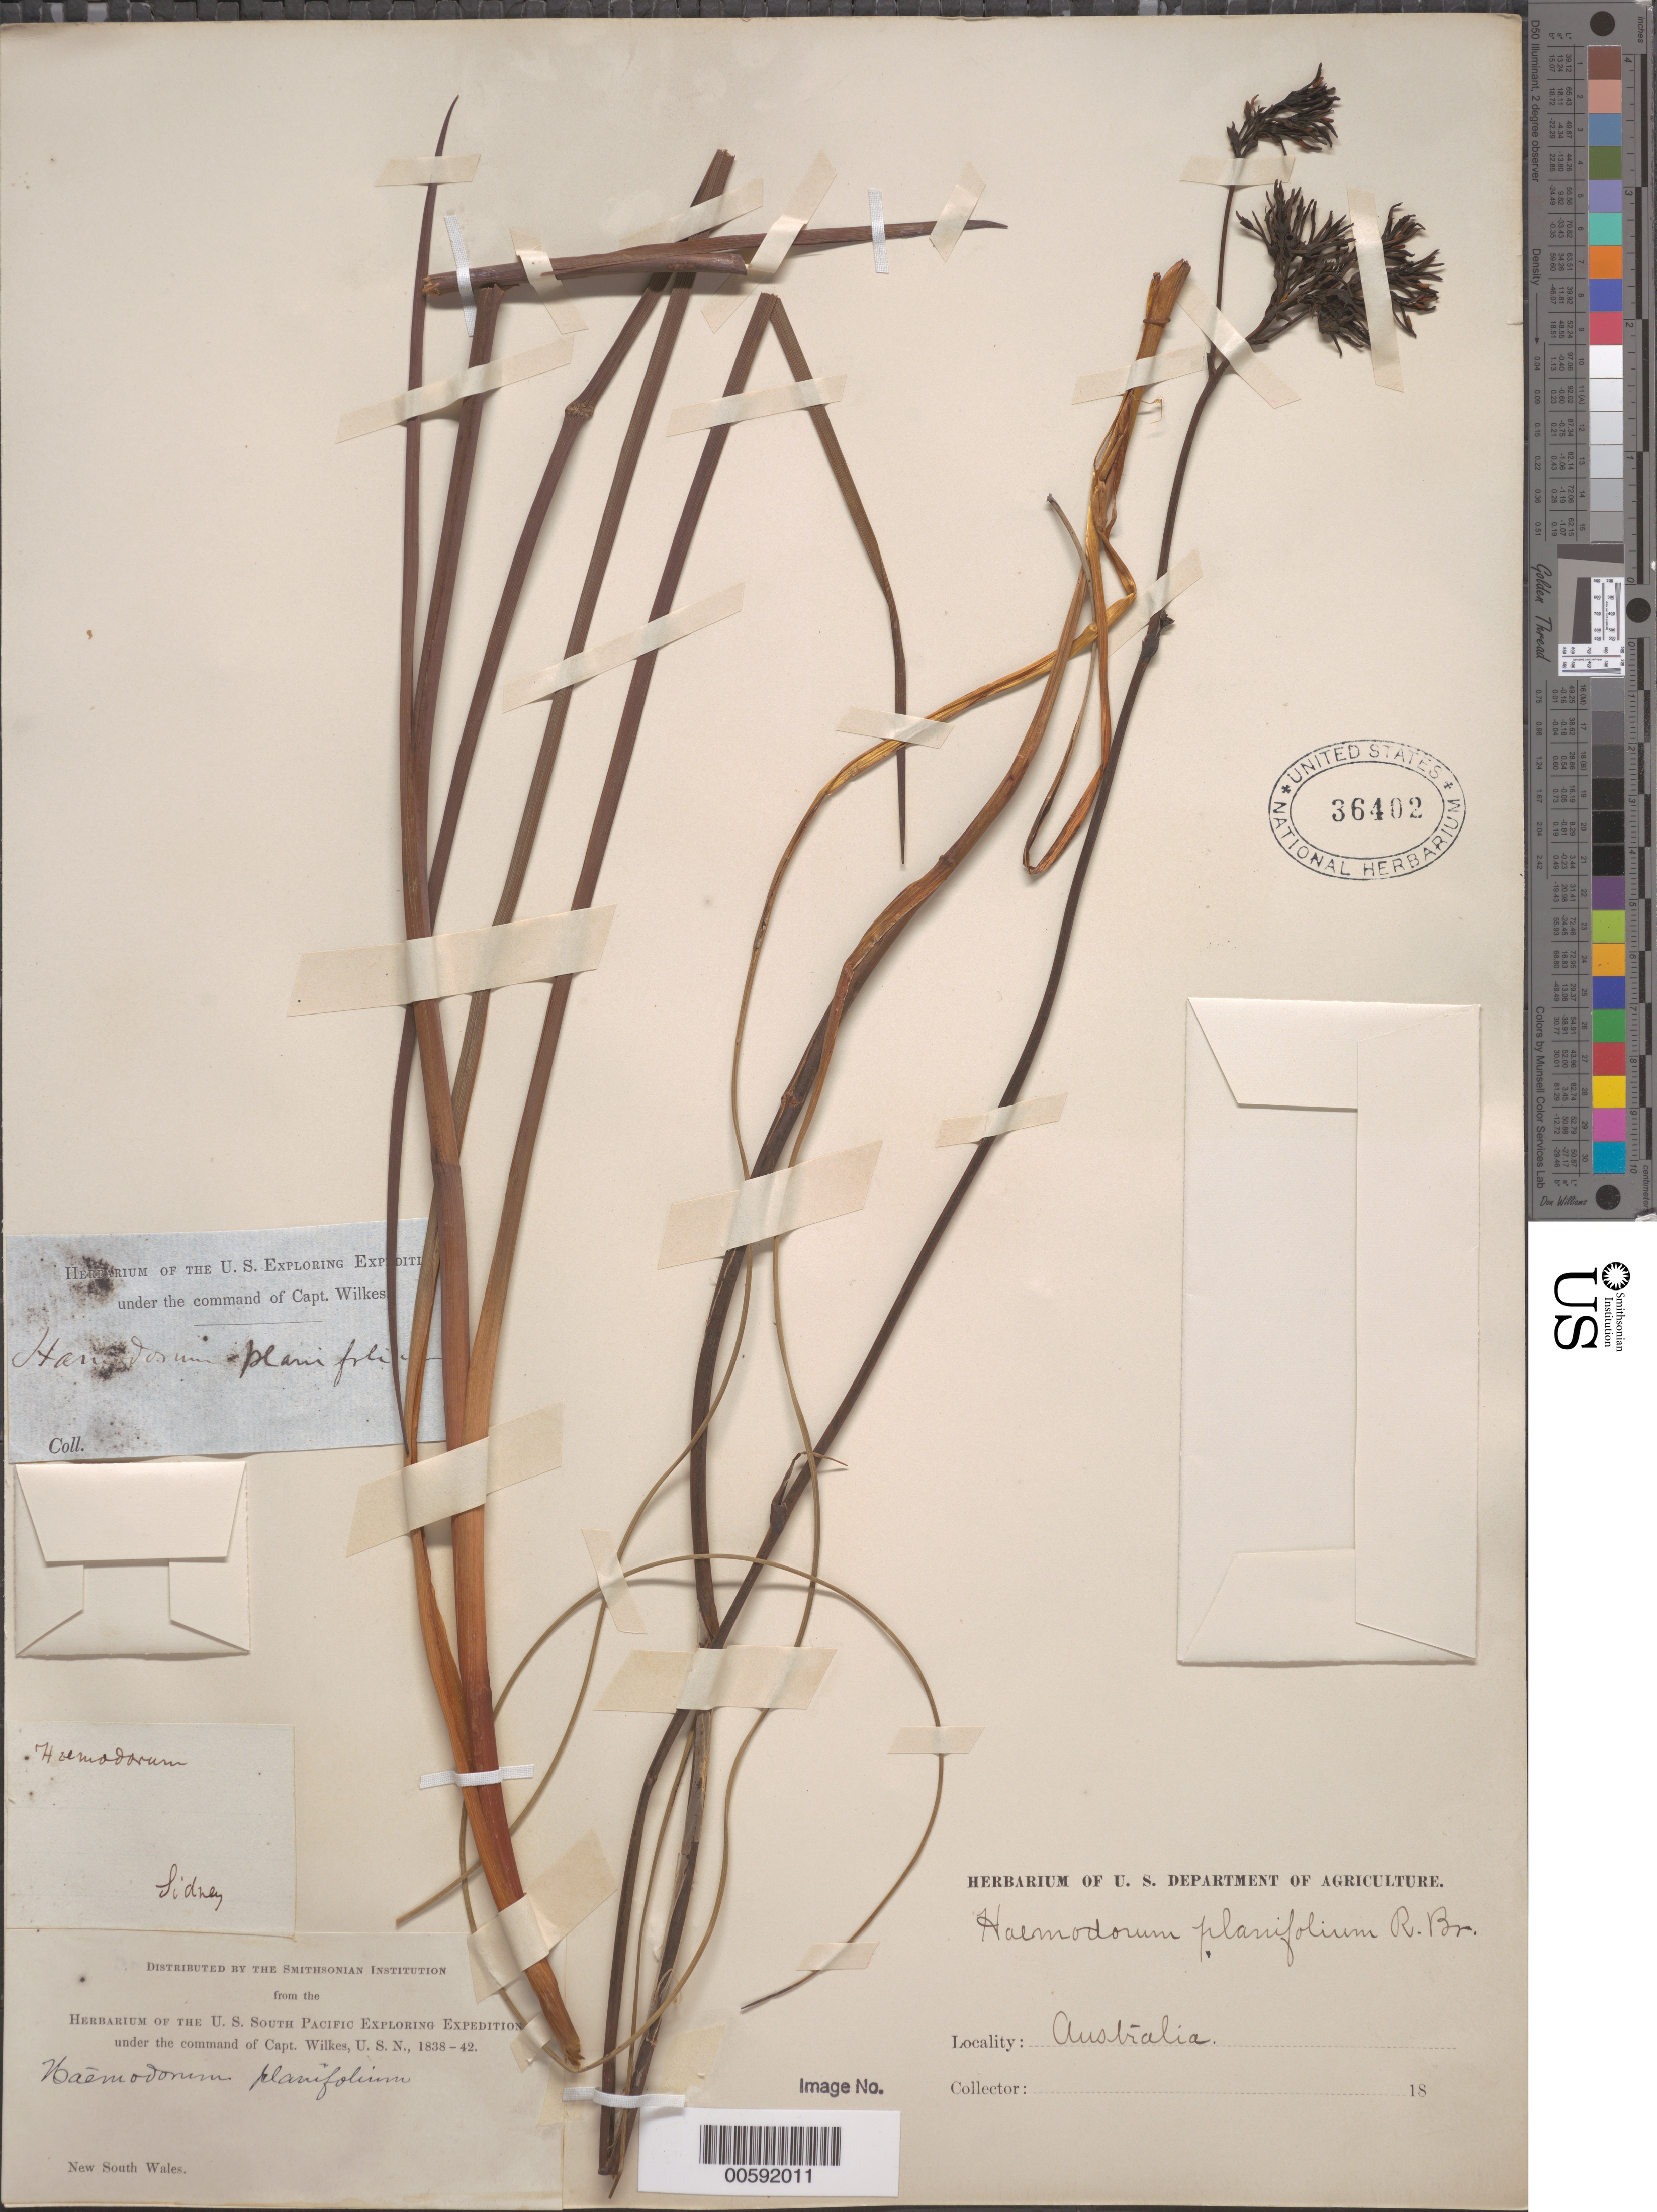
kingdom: Plantae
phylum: Tracheophyta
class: Liliopsida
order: Commelinales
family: Haemodoraceae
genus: Haemodorum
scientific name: Haemodorum planifolium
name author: R. Br.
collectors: Wilkes Explor. Exped.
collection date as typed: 1838 to -- --- 1842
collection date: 1838/1842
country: Australia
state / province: New South Wales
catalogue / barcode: US 36402